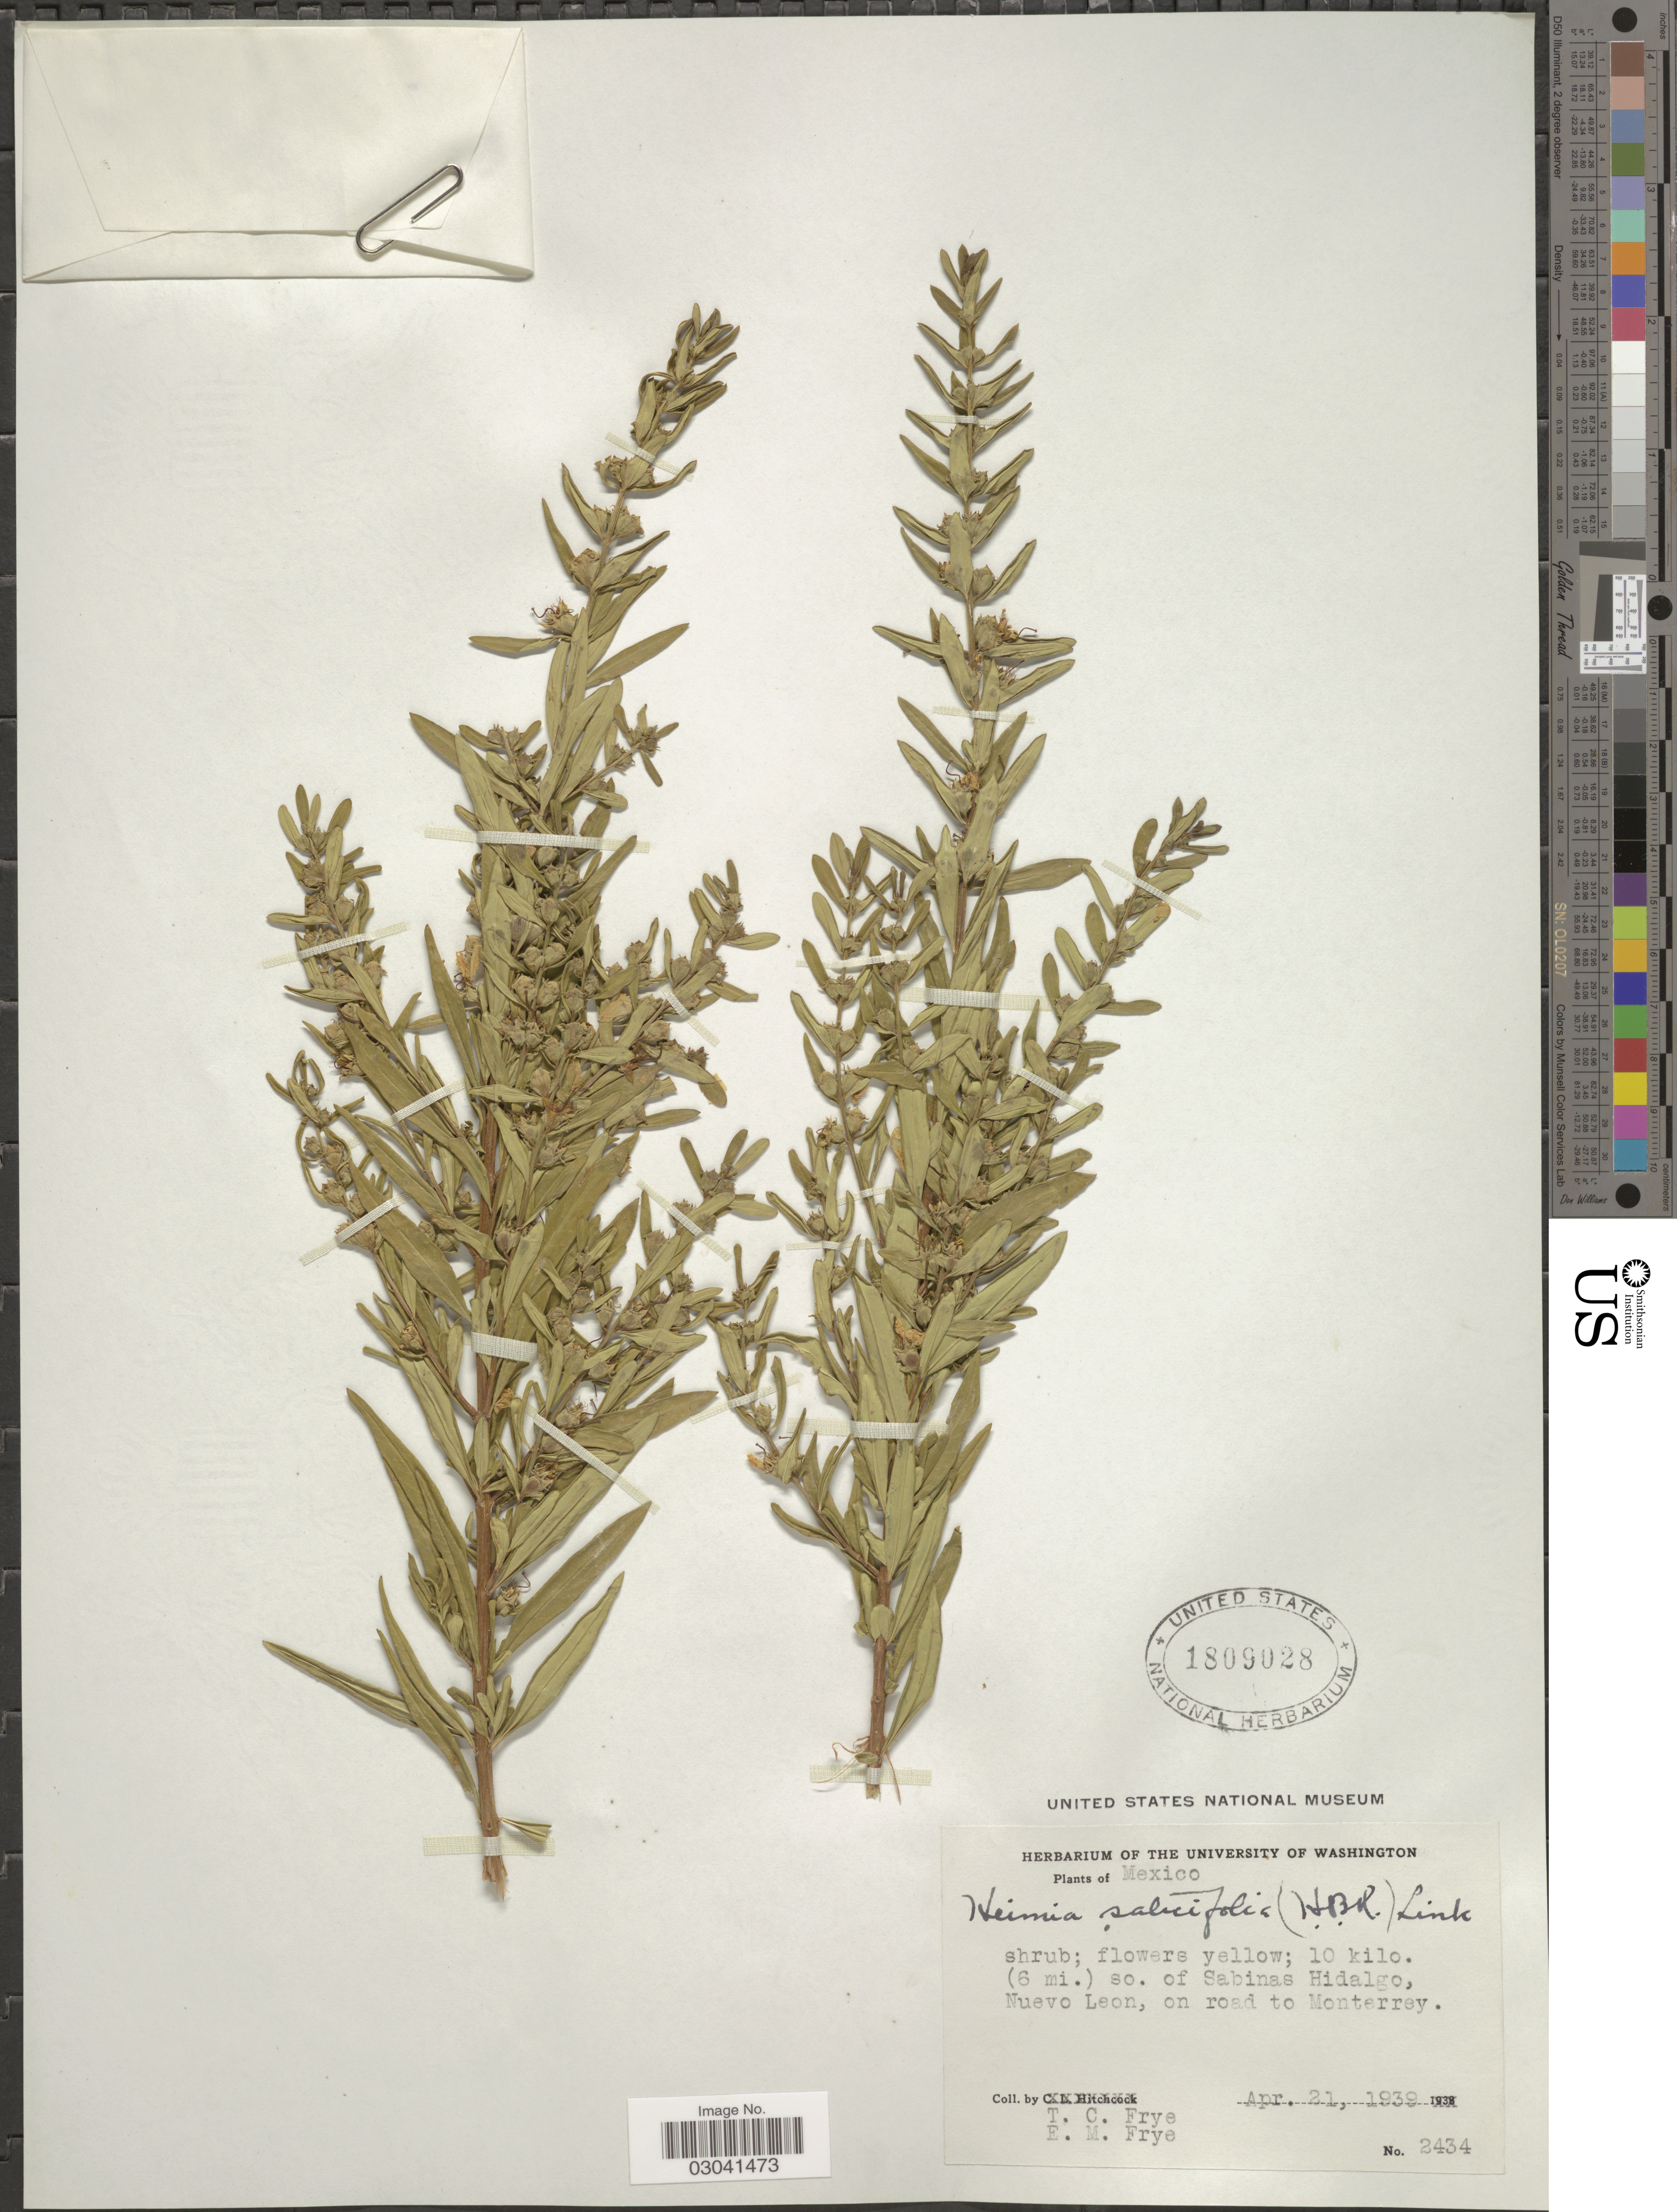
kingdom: Plantae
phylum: Tracheophyta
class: Magnoliopsida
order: Myrtales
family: Lythraceae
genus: Heimia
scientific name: Heimia salicifolia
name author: Link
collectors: T. C. Frye & E. Frye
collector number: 2434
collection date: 1939-04-21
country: Mexico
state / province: Nuevo León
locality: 10 kilo. (6 mi.) so. of Sabinas Hidalgo, Nuevo Leon, on road to Monterrey.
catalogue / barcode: US 1809028